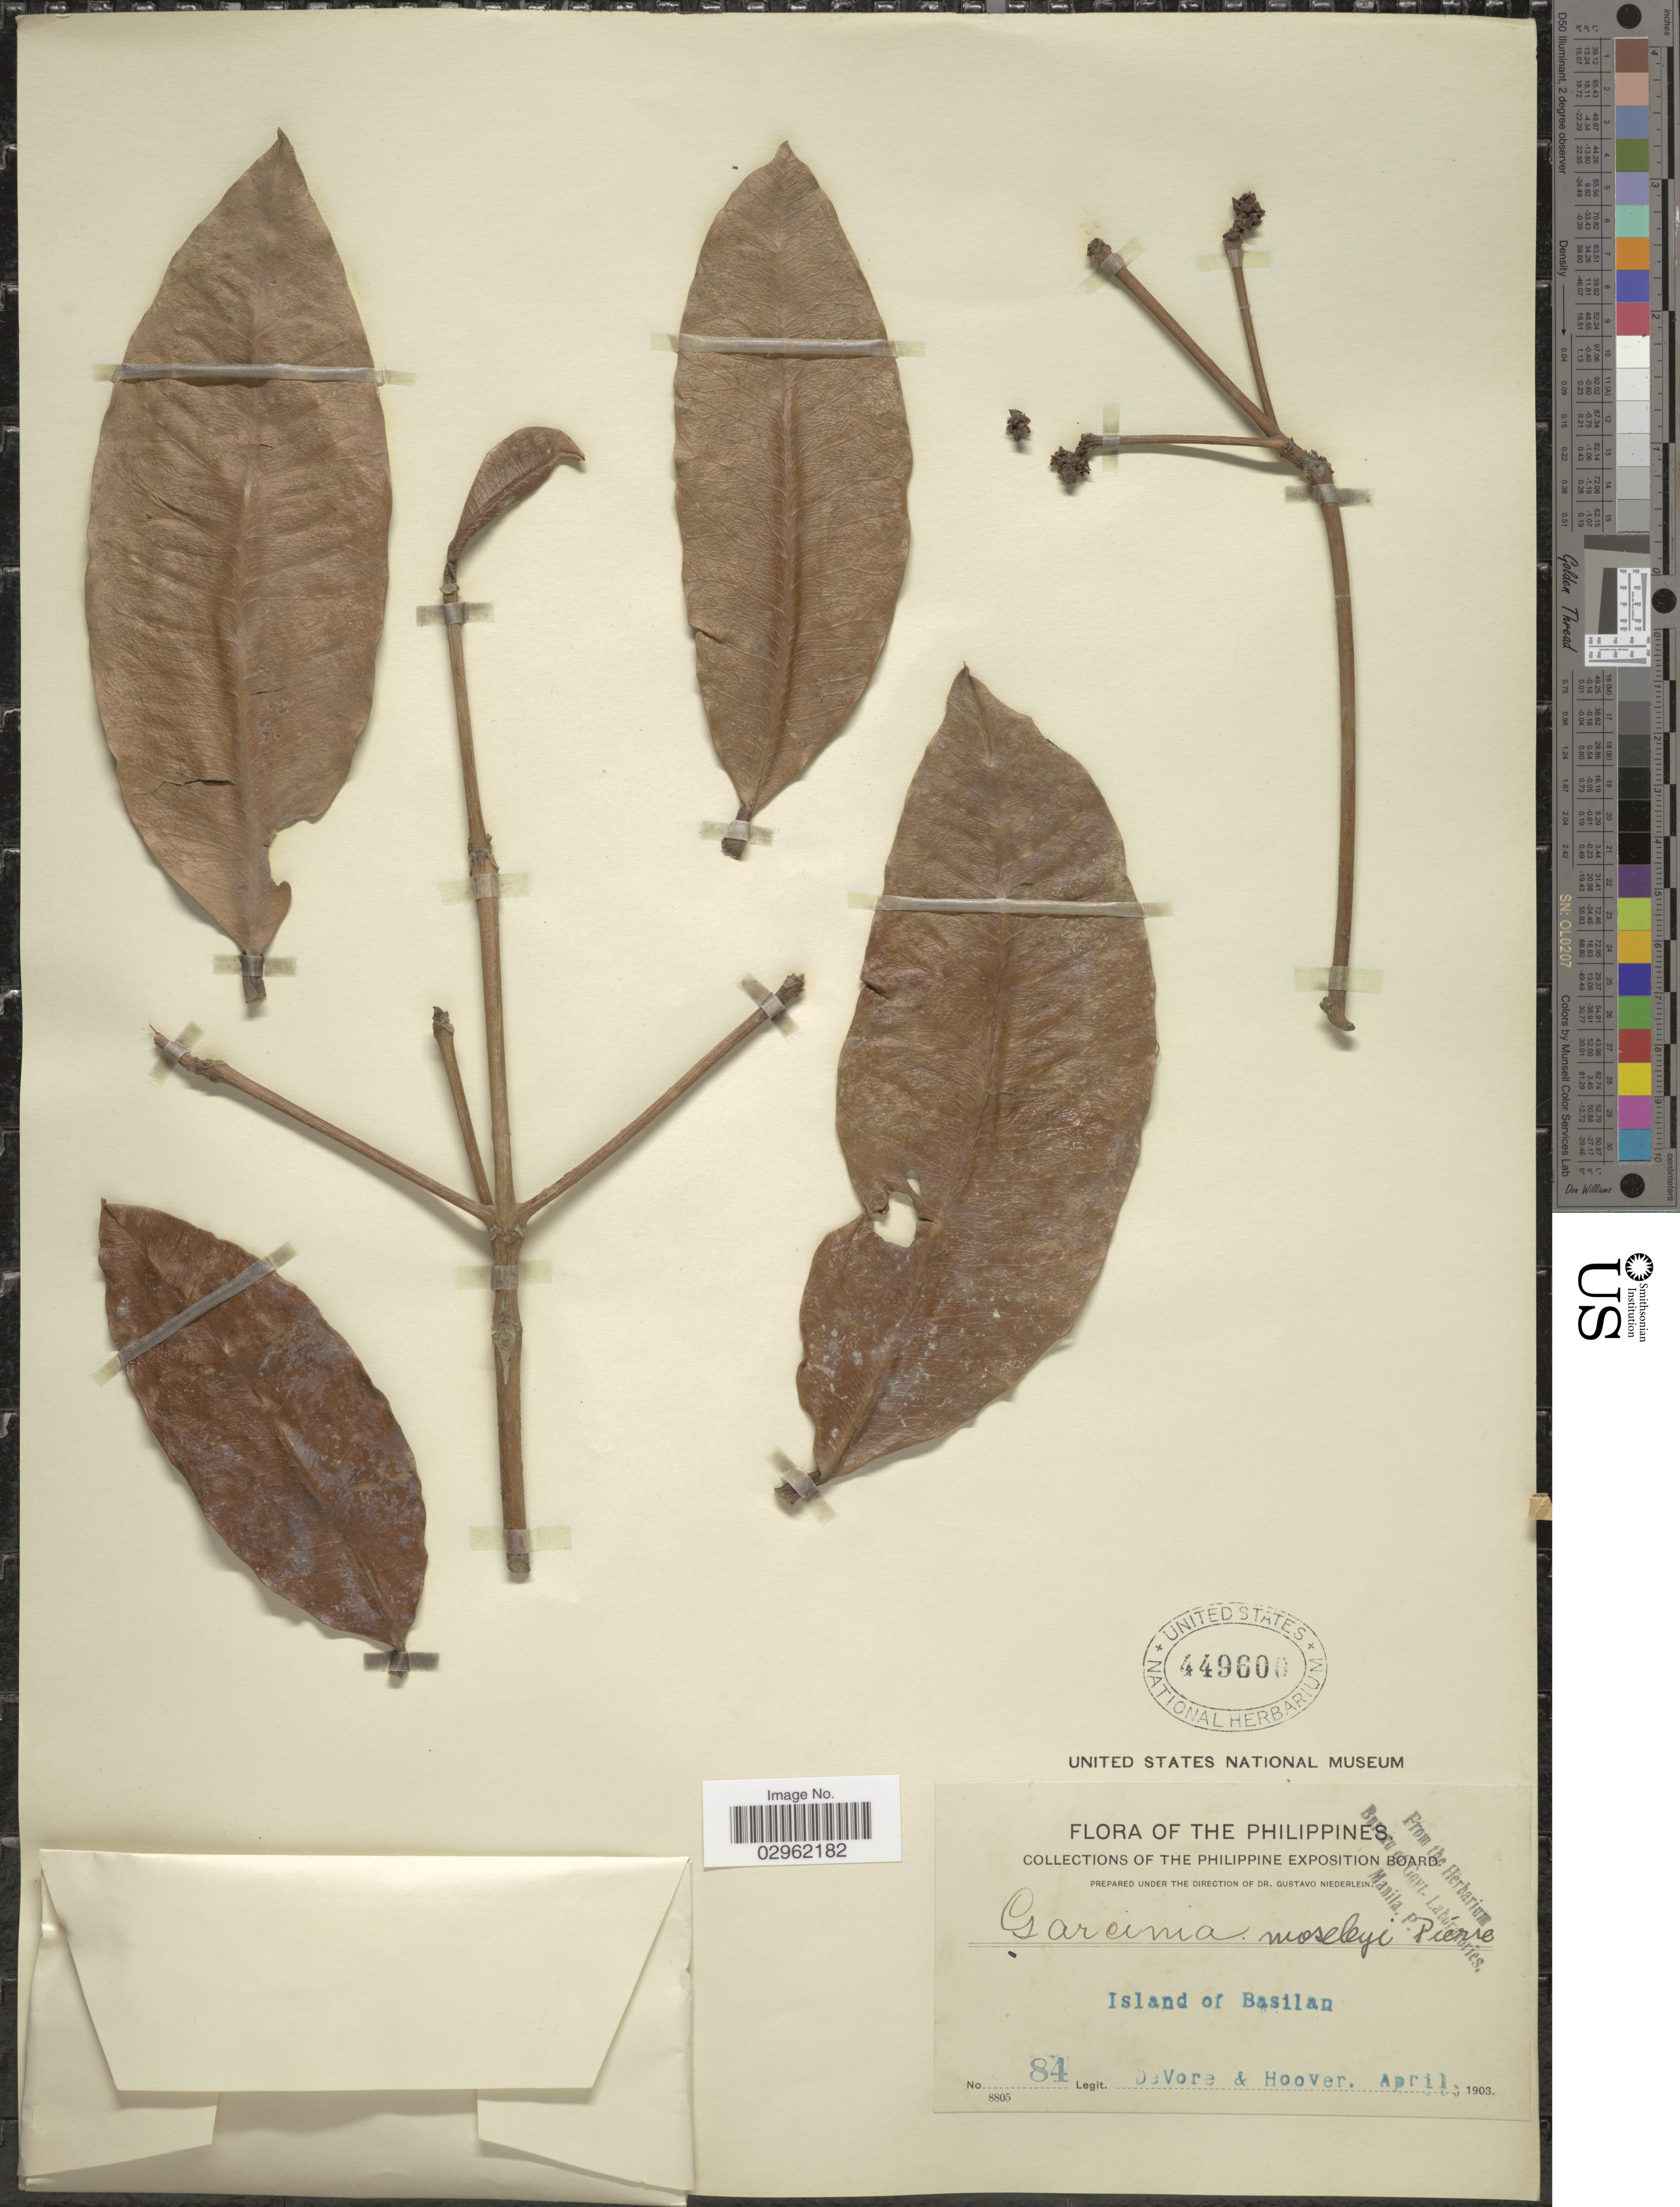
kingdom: Plantae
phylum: Tracheophyta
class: Magnoliopsida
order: Malpighiales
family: Clusiaceae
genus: Garcinia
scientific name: Garcinia moseleyana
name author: Pierre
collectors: B. F. DeVore & -- Hoover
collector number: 84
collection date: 1903-04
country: Philippines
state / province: Muslim Mindanao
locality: Island of Basilan.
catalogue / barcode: US 449600